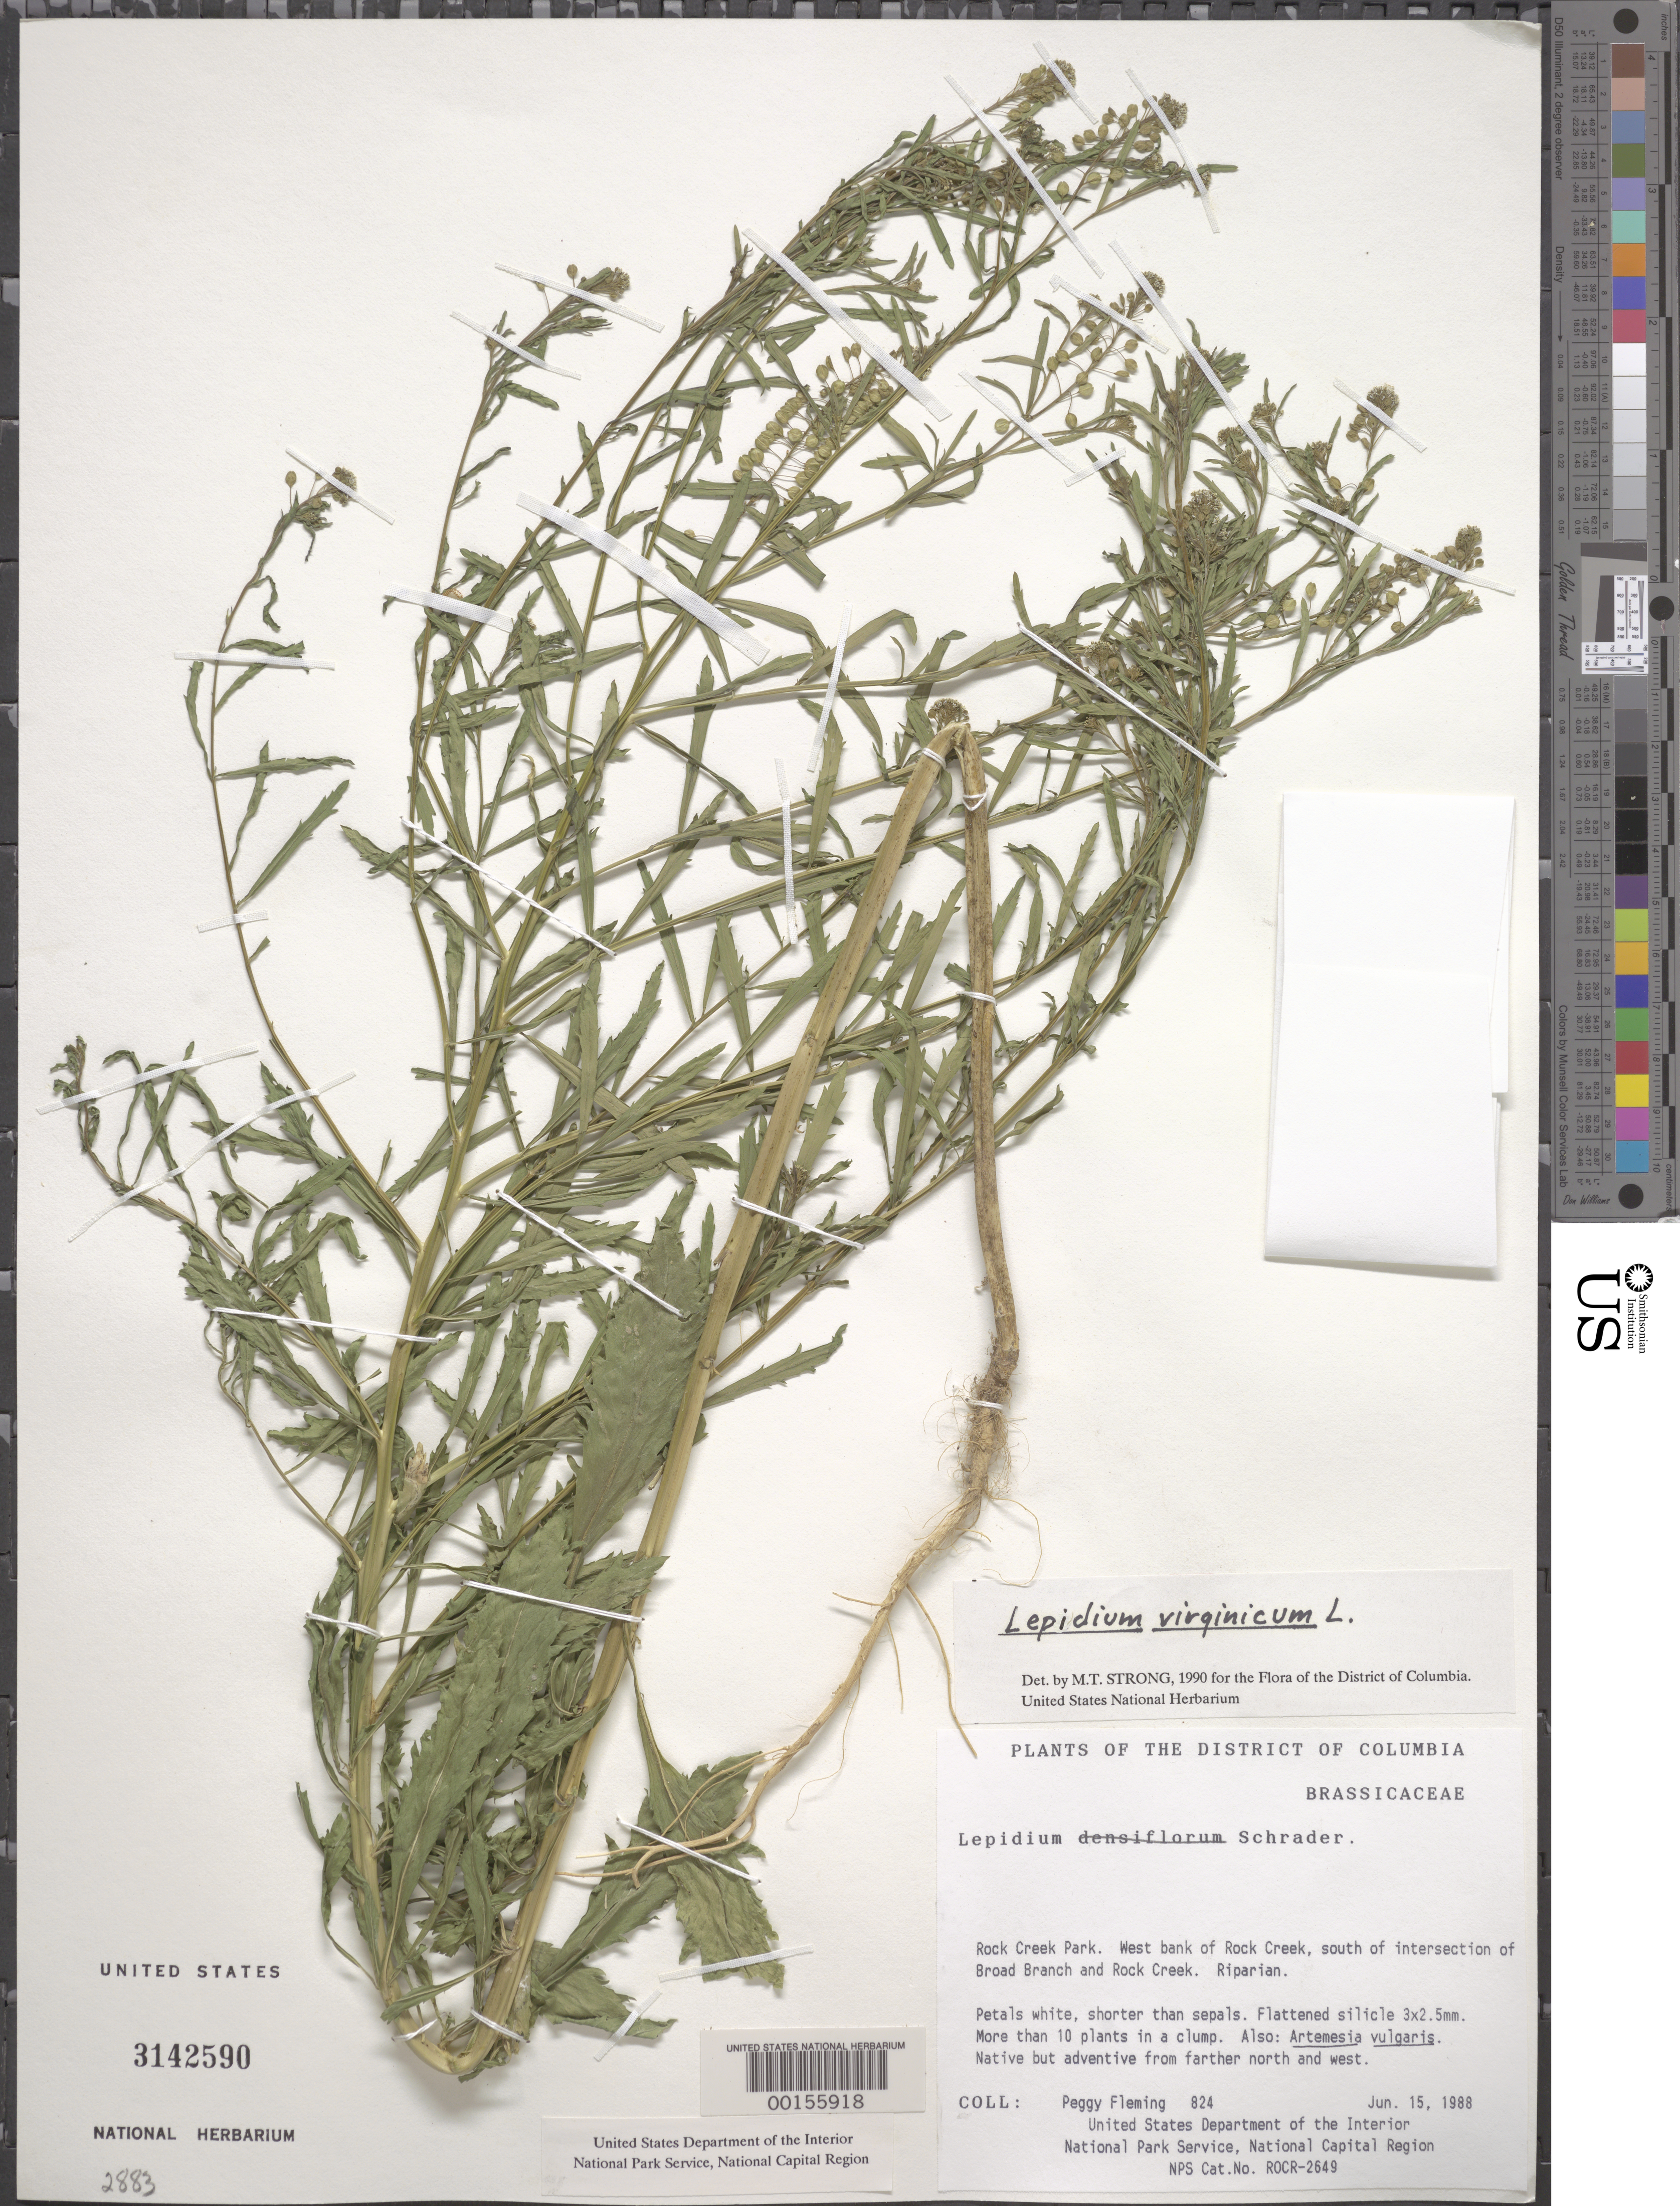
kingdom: Plantae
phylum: Tracheophyta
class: Magnoliopsida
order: Brassicales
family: Brassicaceae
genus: Lepidium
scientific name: Lepidium virginicum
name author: L.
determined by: Strong, M. T., (US), Smithsonian Institution - National Museum of Natural History (UNITED STATES)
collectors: P. Fleming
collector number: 824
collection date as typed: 15 Jun 1988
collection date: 1988-06-15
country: United States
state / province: District of Columbia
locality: Rock Creek Park, S of intersection of Broad Branch and Rock Creek Rock Creek Park & vicinity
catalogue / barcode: US 3142590